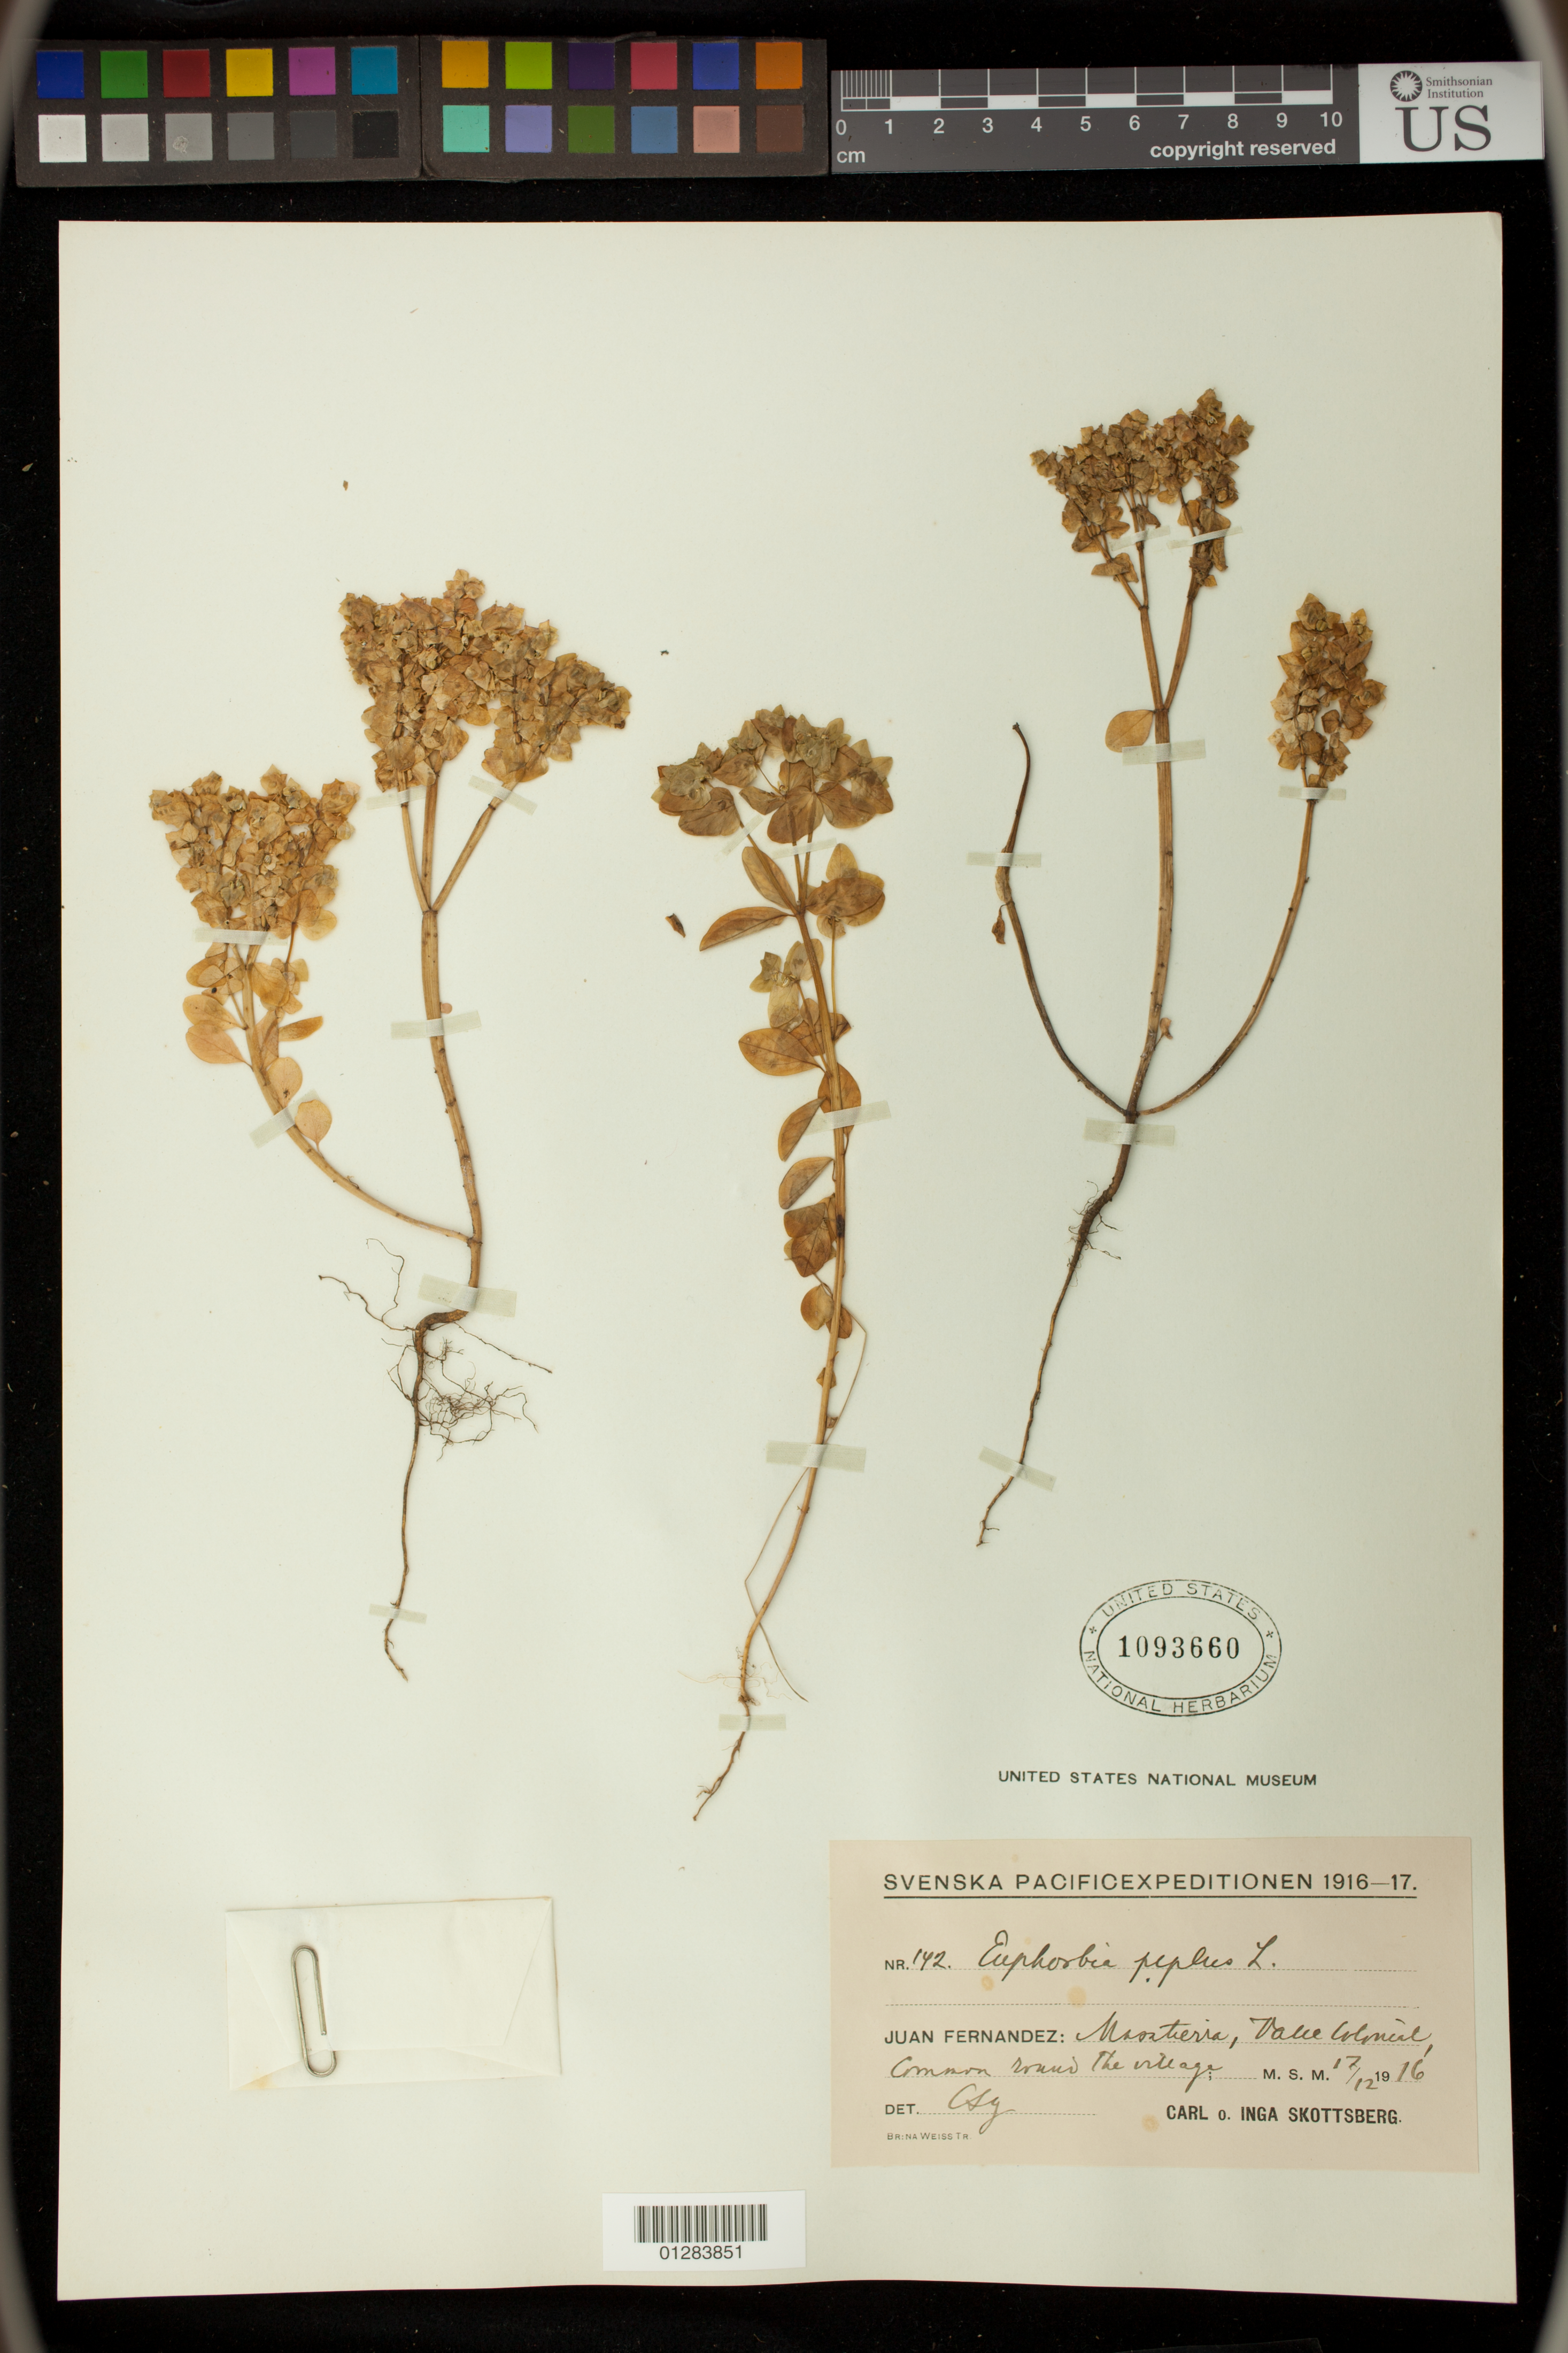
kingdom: Plantae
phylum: Tracheophyta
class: Magnoliopsida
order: Malpighiales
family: Euphorbiaceae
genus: Euphorbia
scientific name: Euphorbia peplus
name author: L.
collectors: C. Skottsberg & I. Skottsberg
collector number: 142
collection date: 1916-12-17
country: Chile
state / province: Valparaíso (V)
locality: Juan Fernandez: Masatieria, Valle Colonial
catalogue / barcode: US 1093660